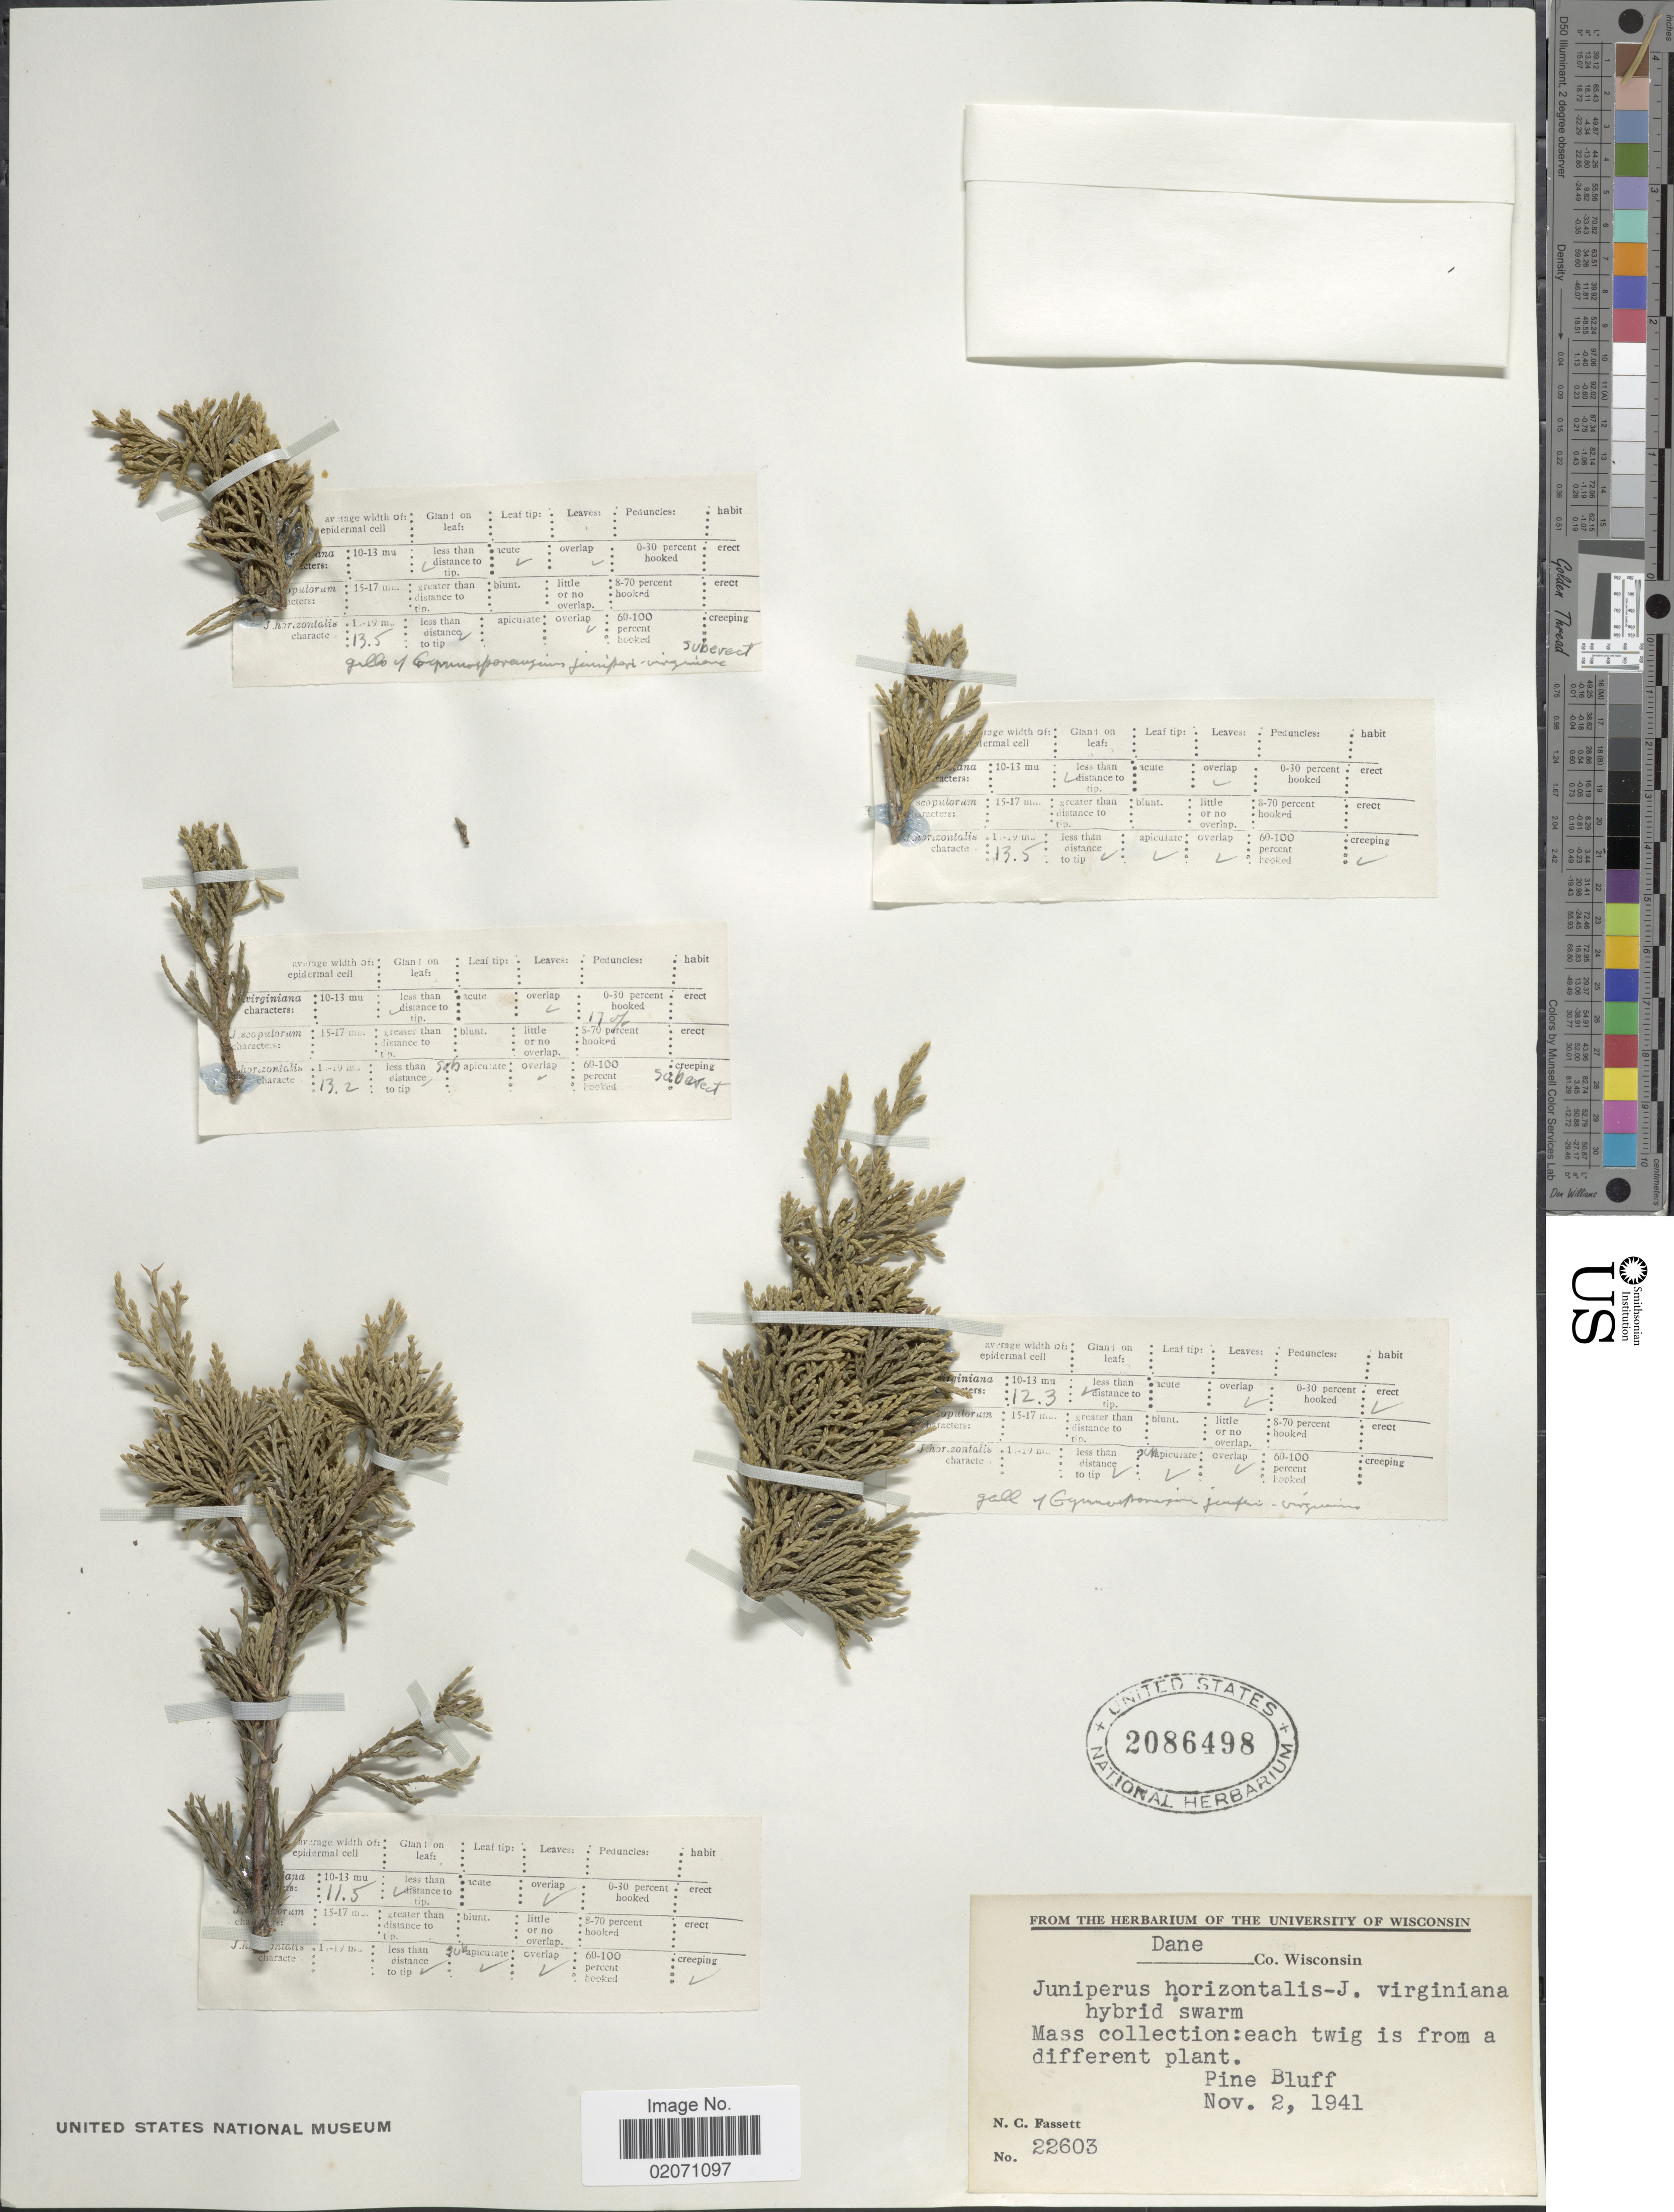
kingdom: Plantae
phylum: Tracheophyta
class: Pinopsida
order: Pinales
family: Cupressaceae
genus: Juniperus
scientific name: Juniperus horizontalis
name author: Moench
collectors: N. C. Fassett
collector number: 22603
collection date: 1941-11-02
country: United States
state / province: Wisconsin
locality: Dane Co.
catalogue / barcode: US 2086498